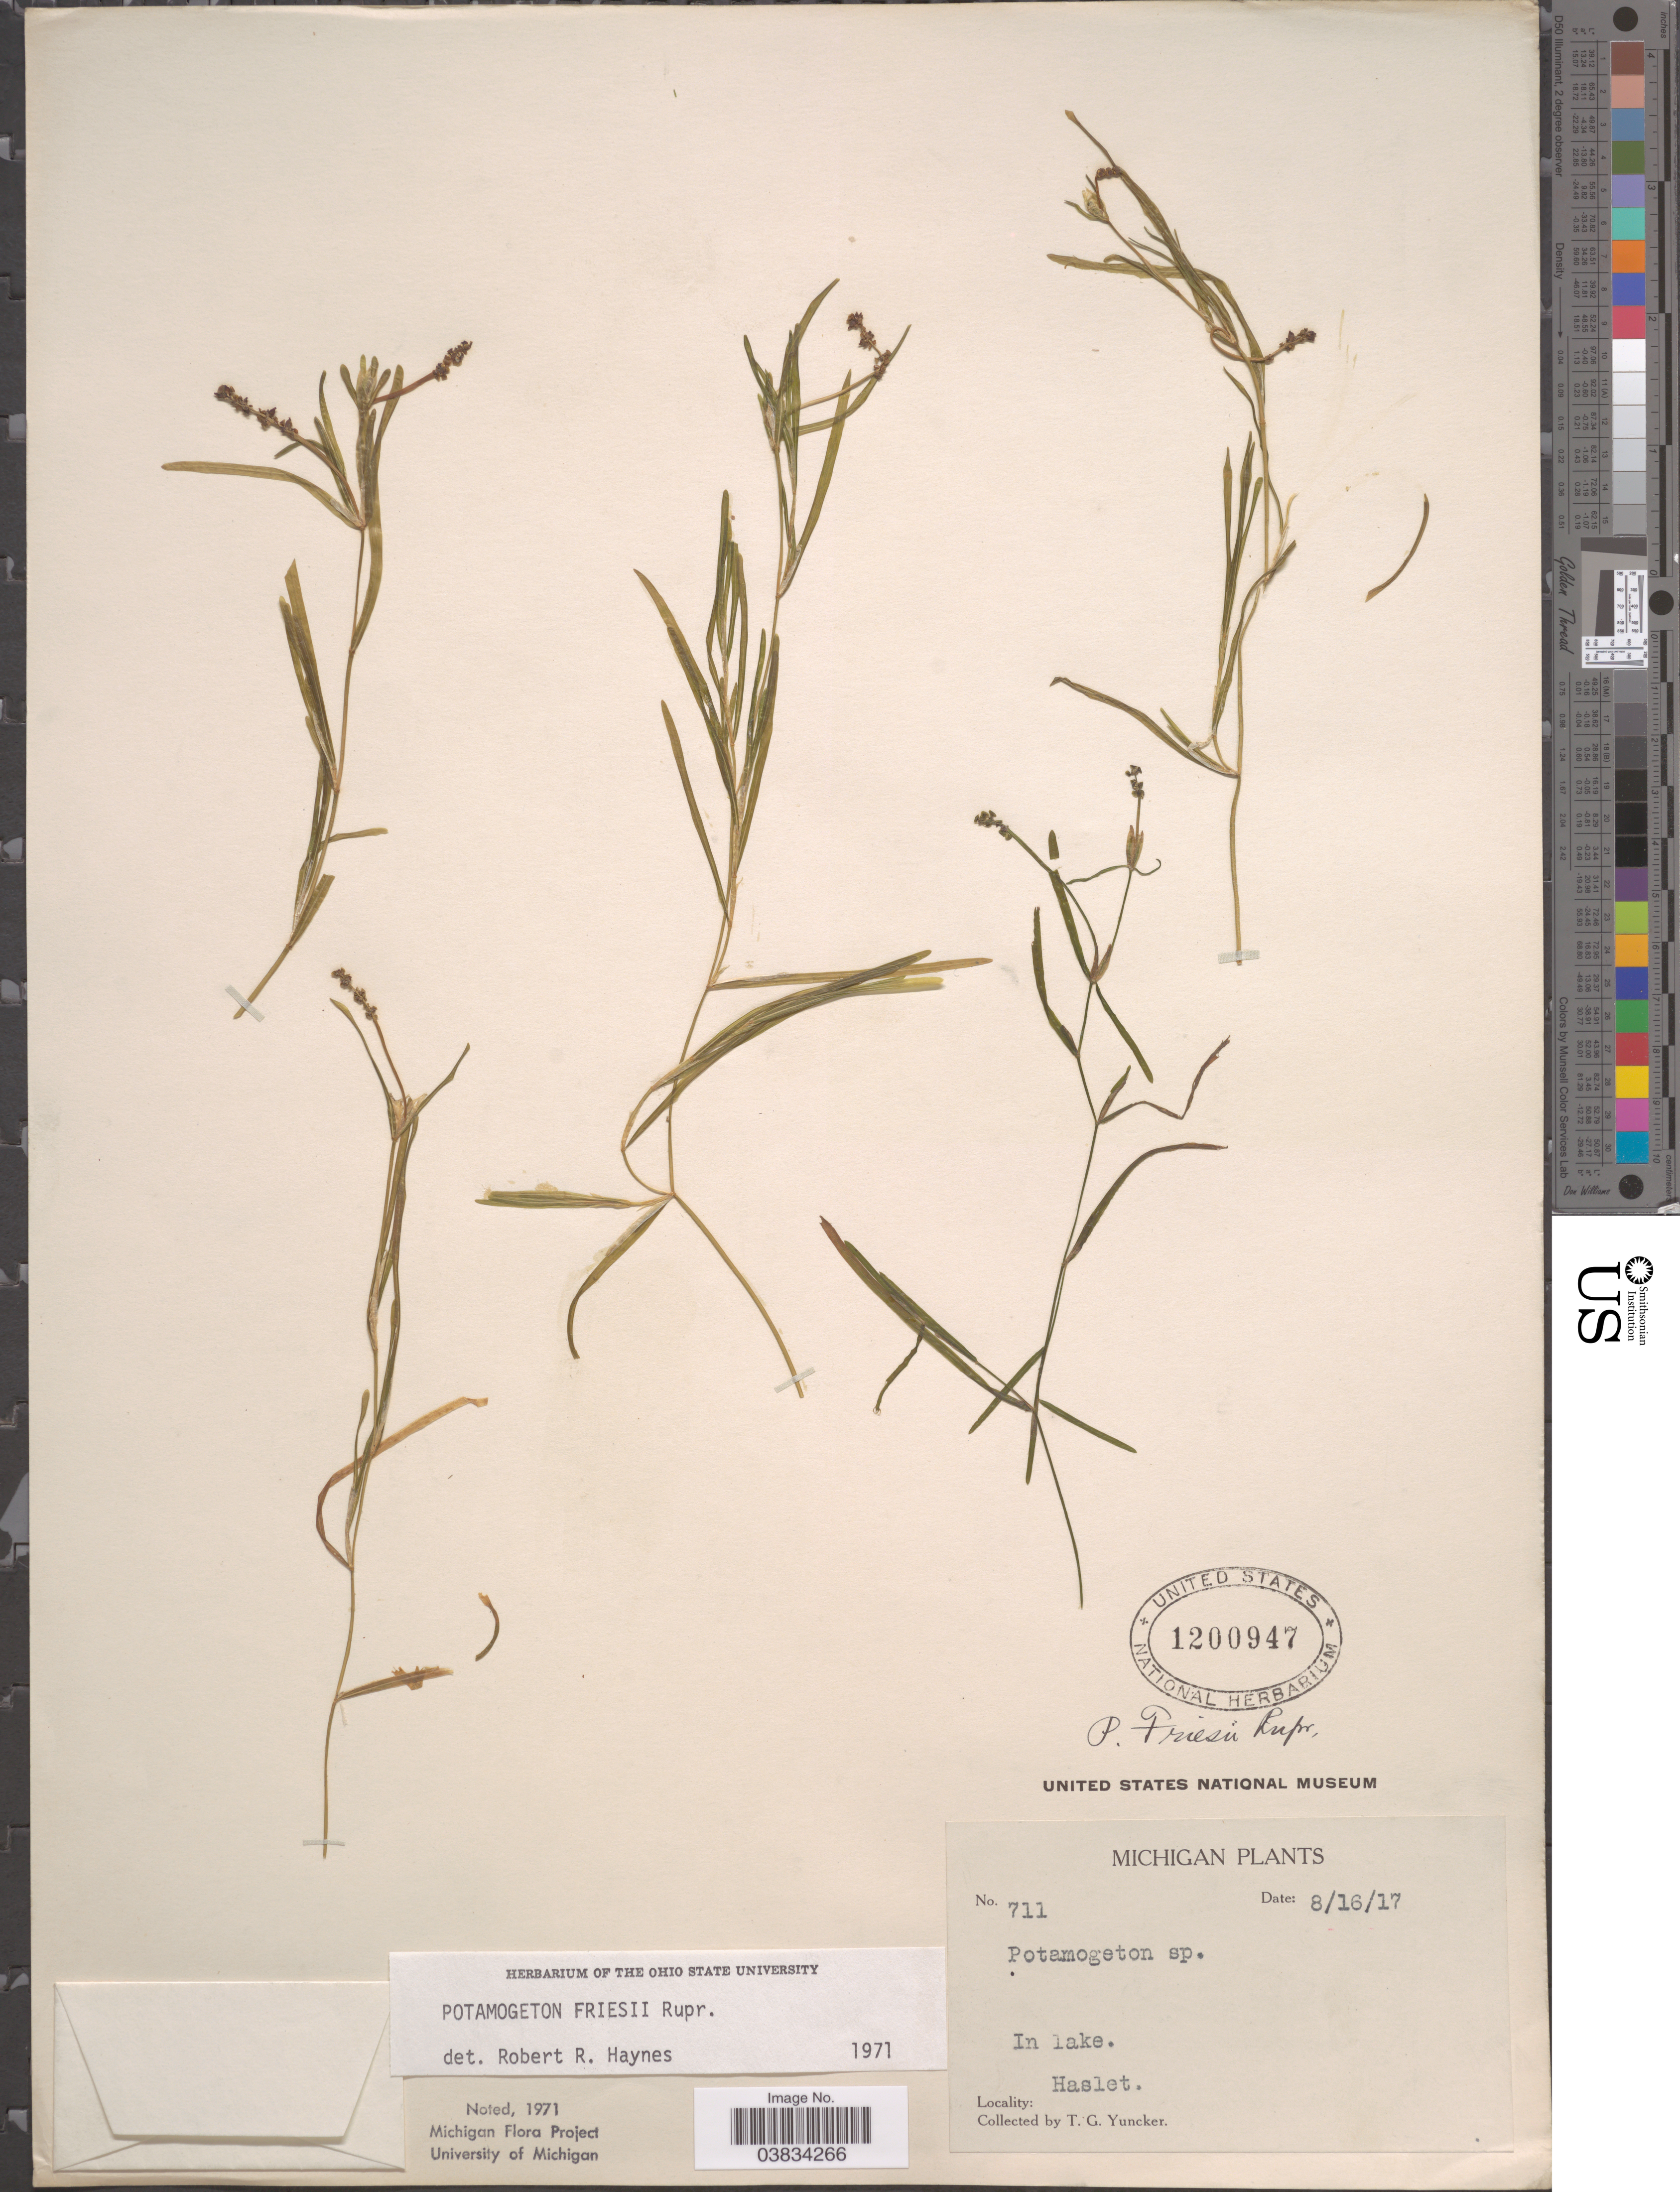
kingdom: Plantae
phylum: Tracheophyta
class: Liliopsida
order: Alismatales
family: Potamogetonaceae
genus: Potamogeton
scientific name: Potamogeton friesii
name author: Rupr.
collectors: T. G. Yuncker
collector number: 711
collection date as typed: Transcribed d/m/y: 16/8/17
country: United States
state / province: Michigan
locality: Haslet.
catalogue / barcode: US 1200947